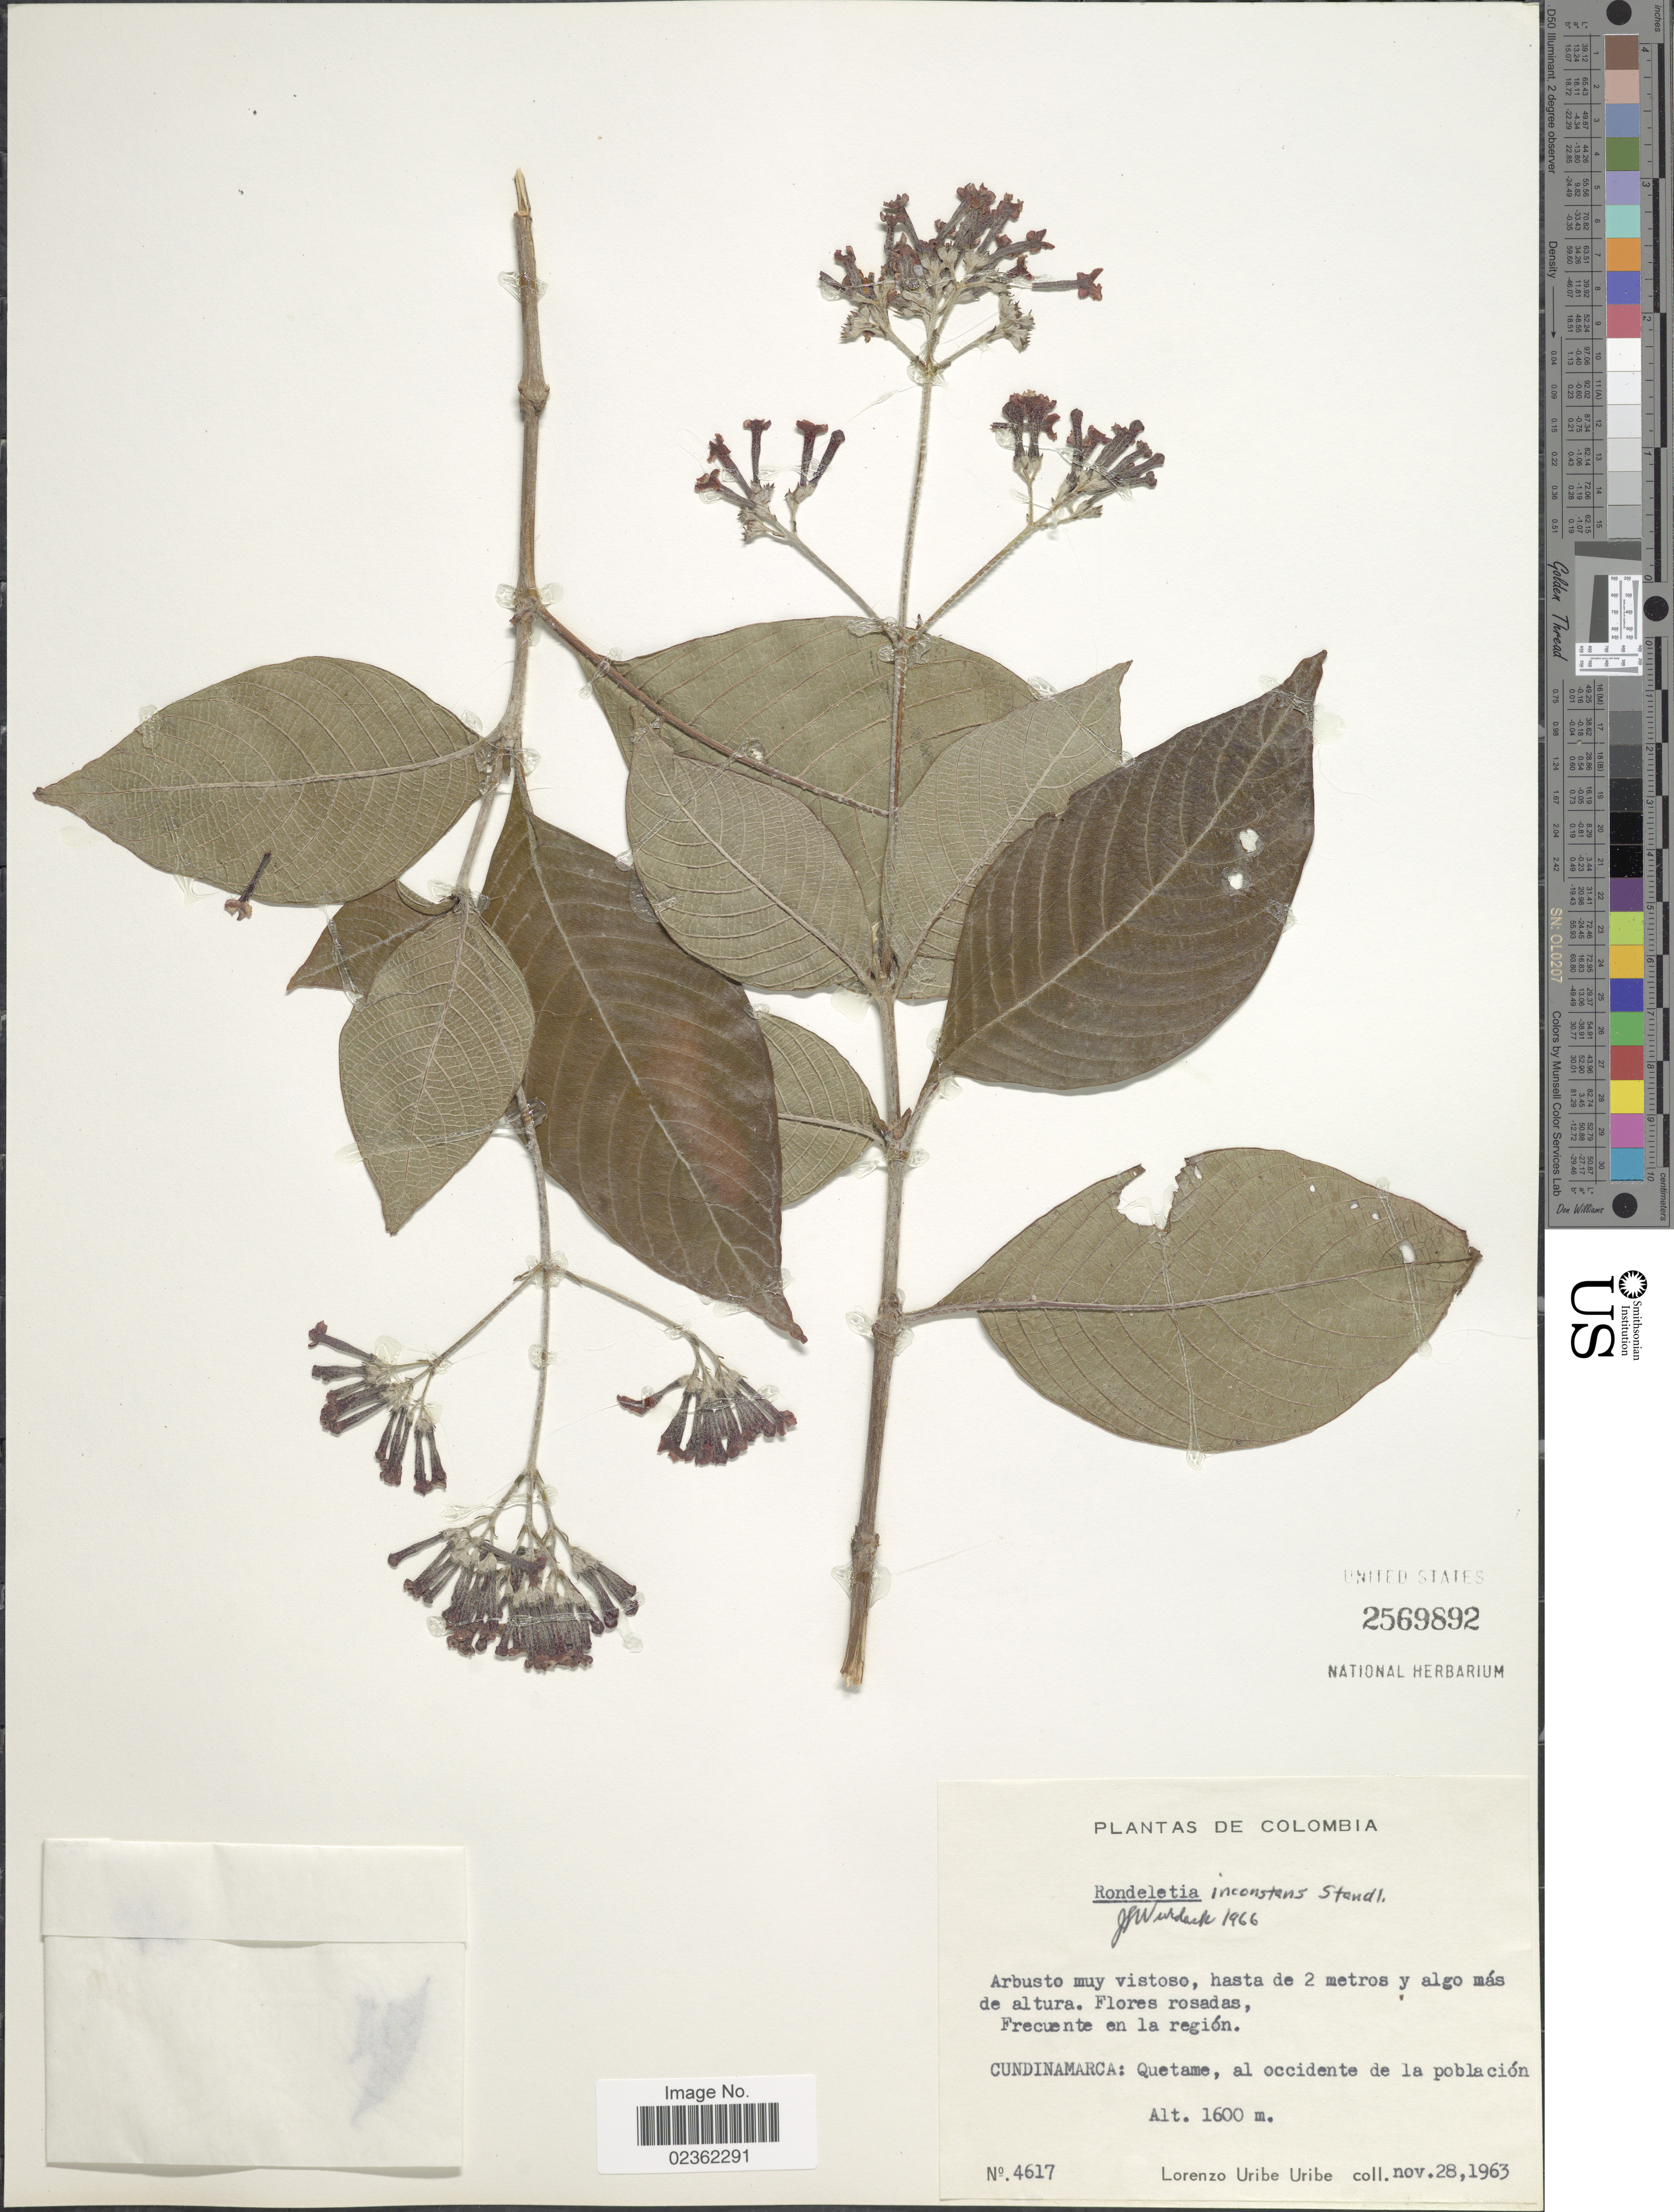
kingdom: Plantae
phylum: Tracheophyta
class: Magnoliopsida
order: Gentianales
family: Rubiaceae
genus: Rondeletia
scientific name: Rondeletia inconstans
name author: Standl.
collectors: L. Uribe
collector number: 4617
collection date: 1963-11-28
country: Colombia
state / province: Cundinamarca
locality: Quetame, al occidente de la poblacion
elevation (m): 1600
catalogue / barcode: US 2569892